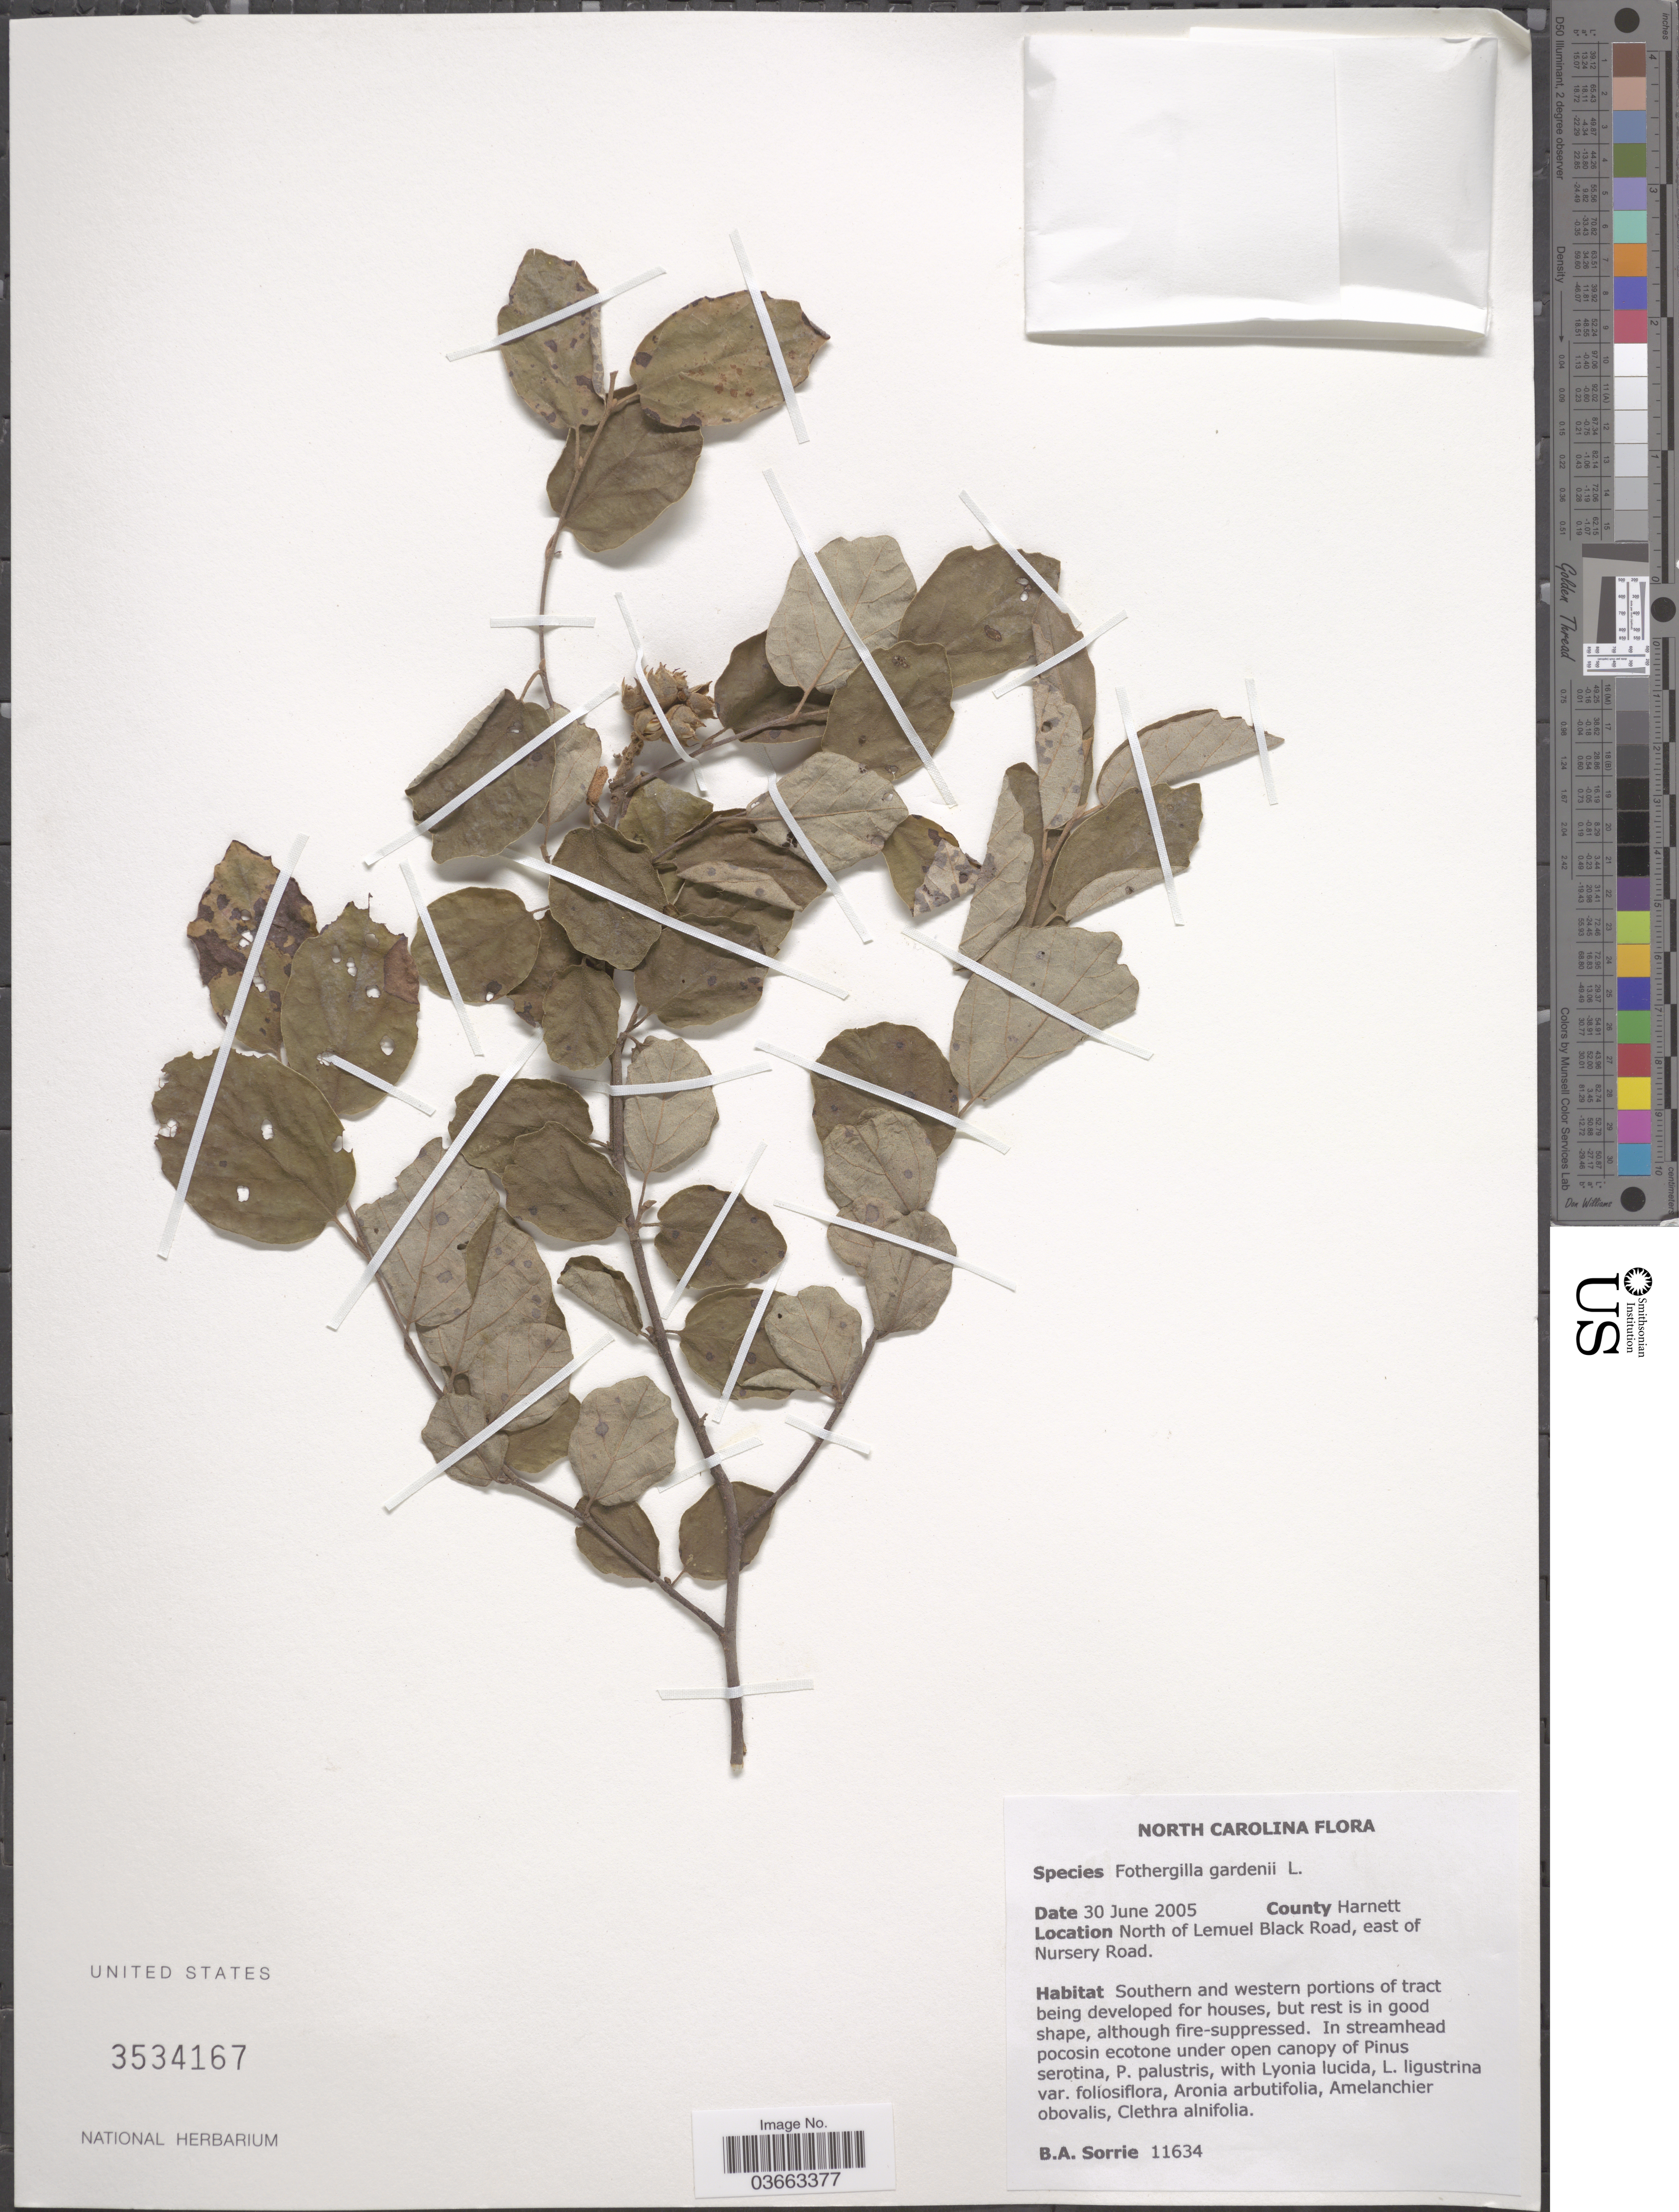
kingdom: Plantae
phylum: Tracheophyta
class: Magnoliopsida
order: Saxifragales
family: Hamamelidaceae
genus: Fothergilla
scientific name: Fothergilla gardenii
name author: L.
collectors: B. Sorrie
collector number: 11634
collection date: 2005-06-30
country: United States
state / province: North Carolina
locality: County Harnett. North of Lemuel Black Road, east of Nursery Road.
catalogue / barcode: US 3534167